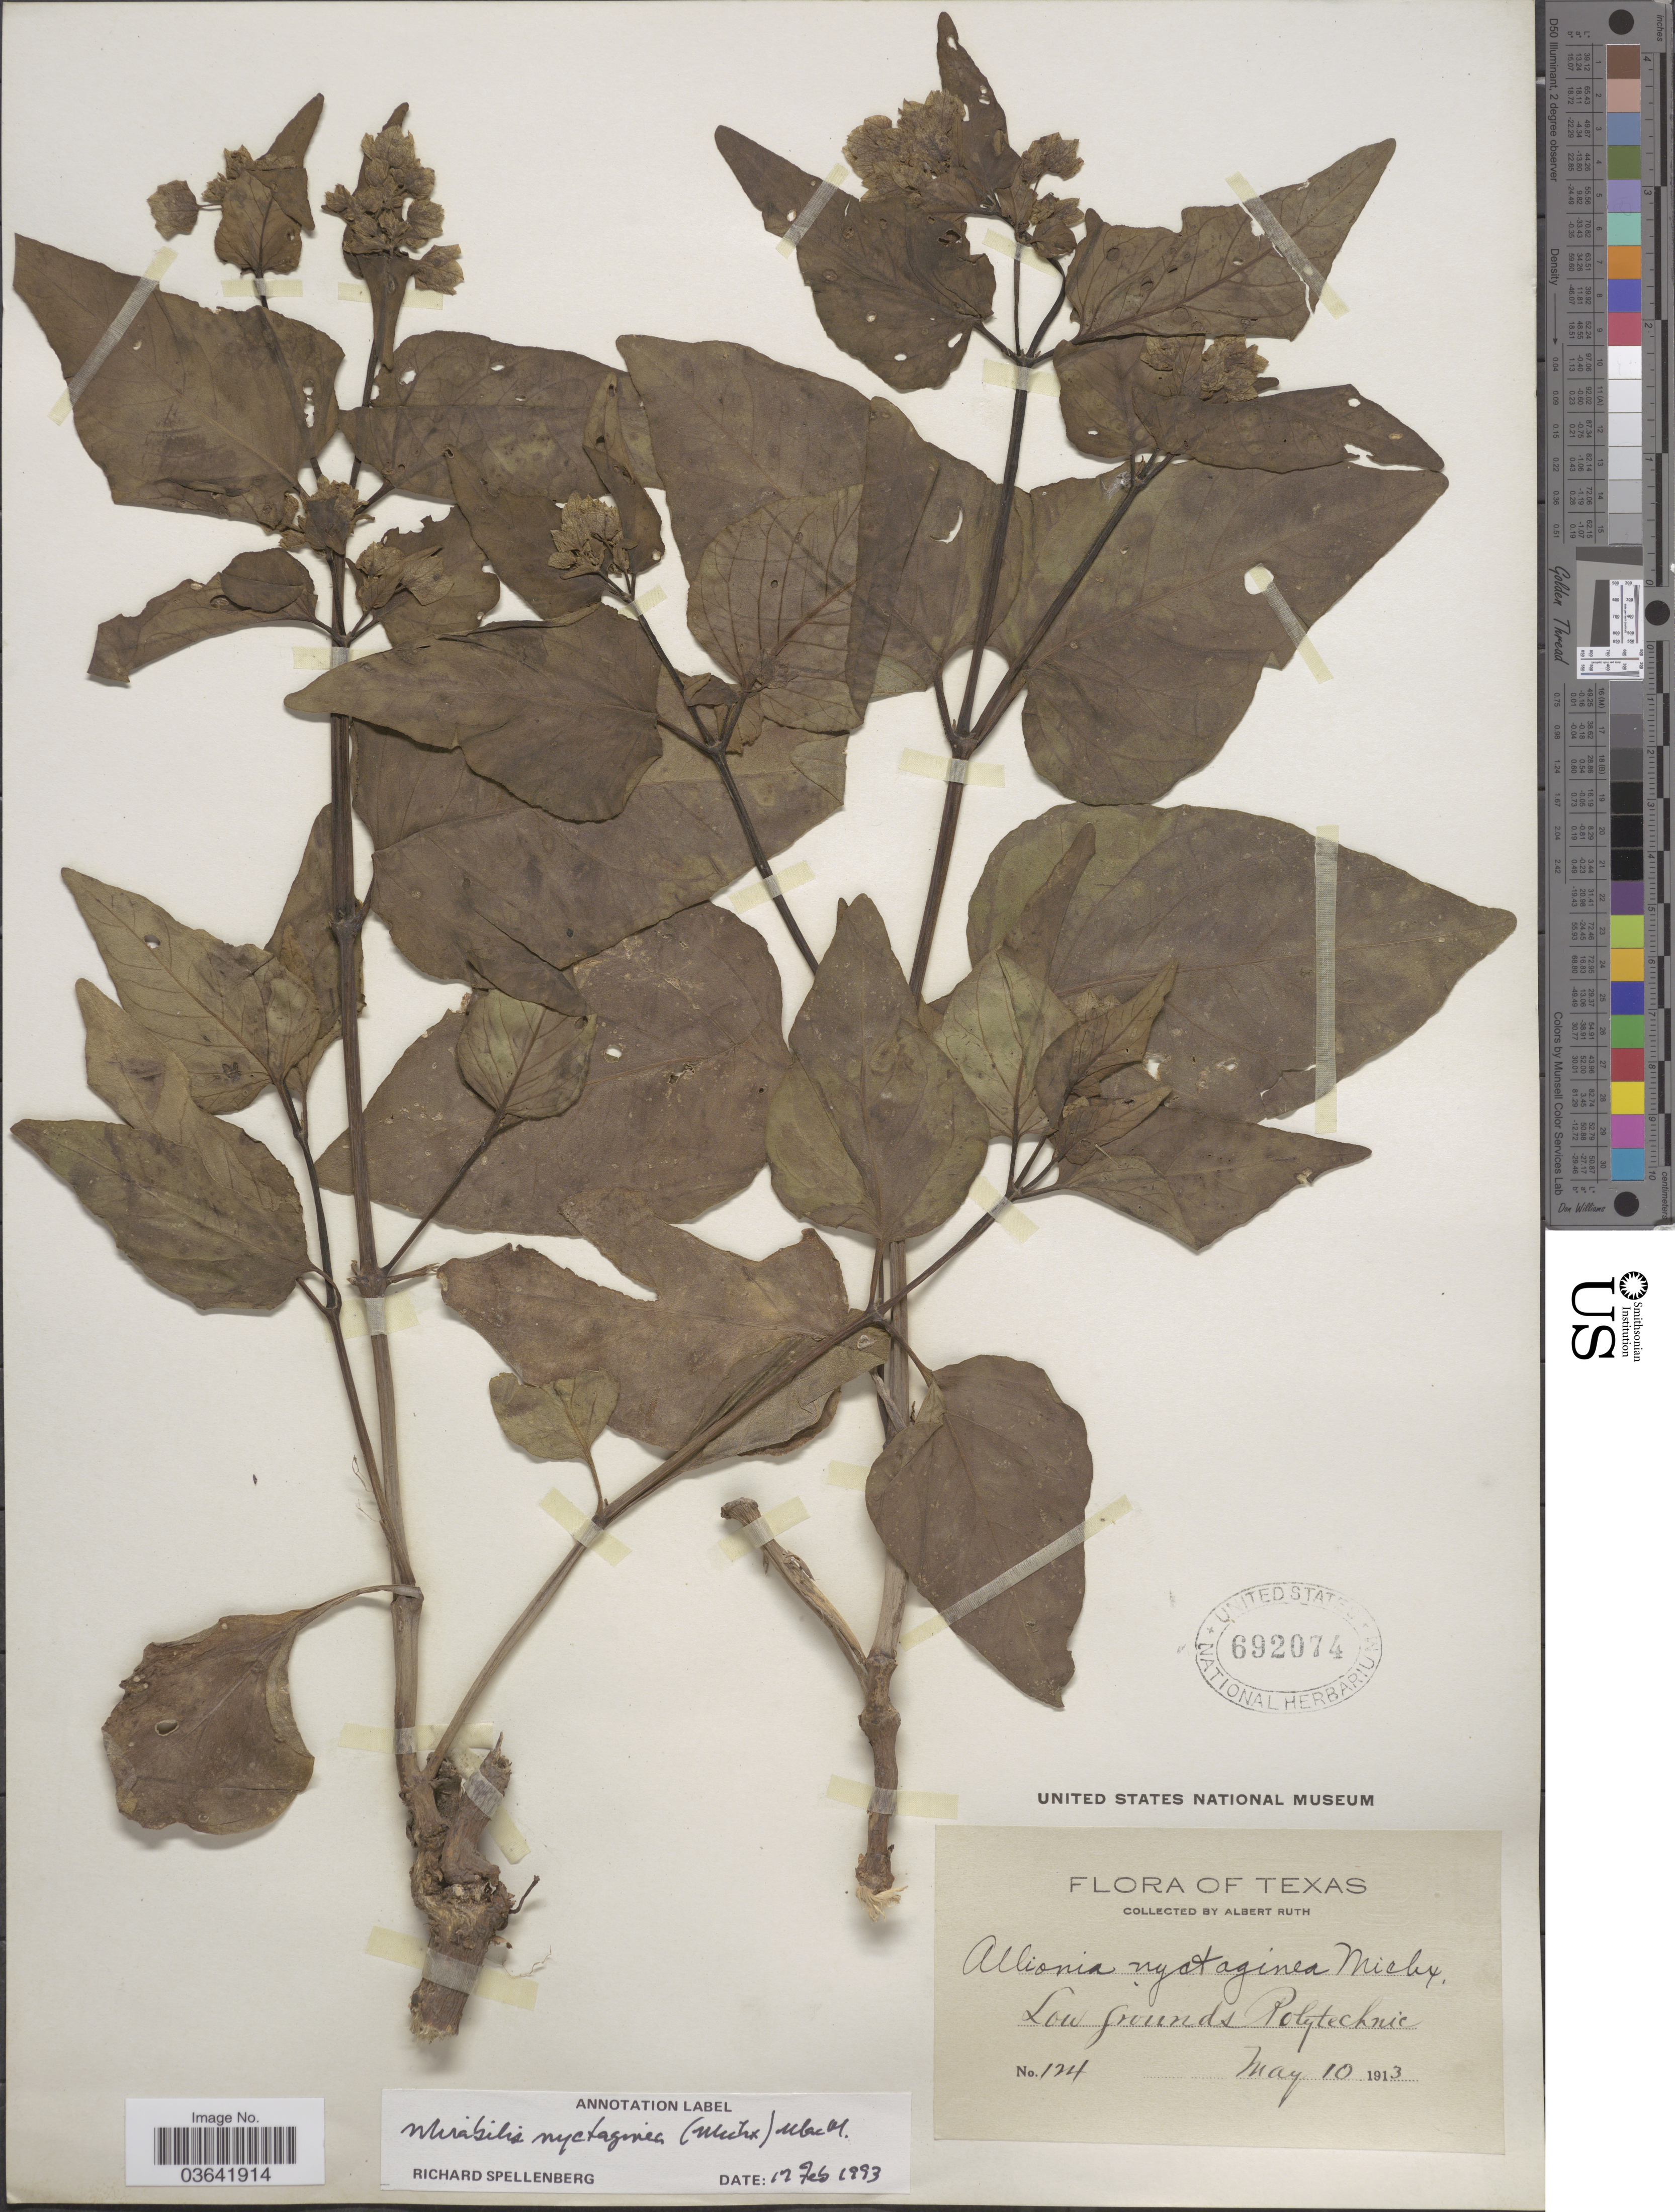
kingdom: Plantae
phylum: Tracheophyta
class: Magnoliopsida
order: Caryophyllales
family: Nyctaginaceae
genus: Mirabilis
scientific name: Mirabilis nyctaginea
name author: (Michx.) MacMill.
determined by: Spellenberg, R.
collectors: A. Ruth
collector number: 124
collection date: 1913-05-10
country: United States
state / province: Texas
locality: Polytechnic.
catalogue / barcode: US 692074